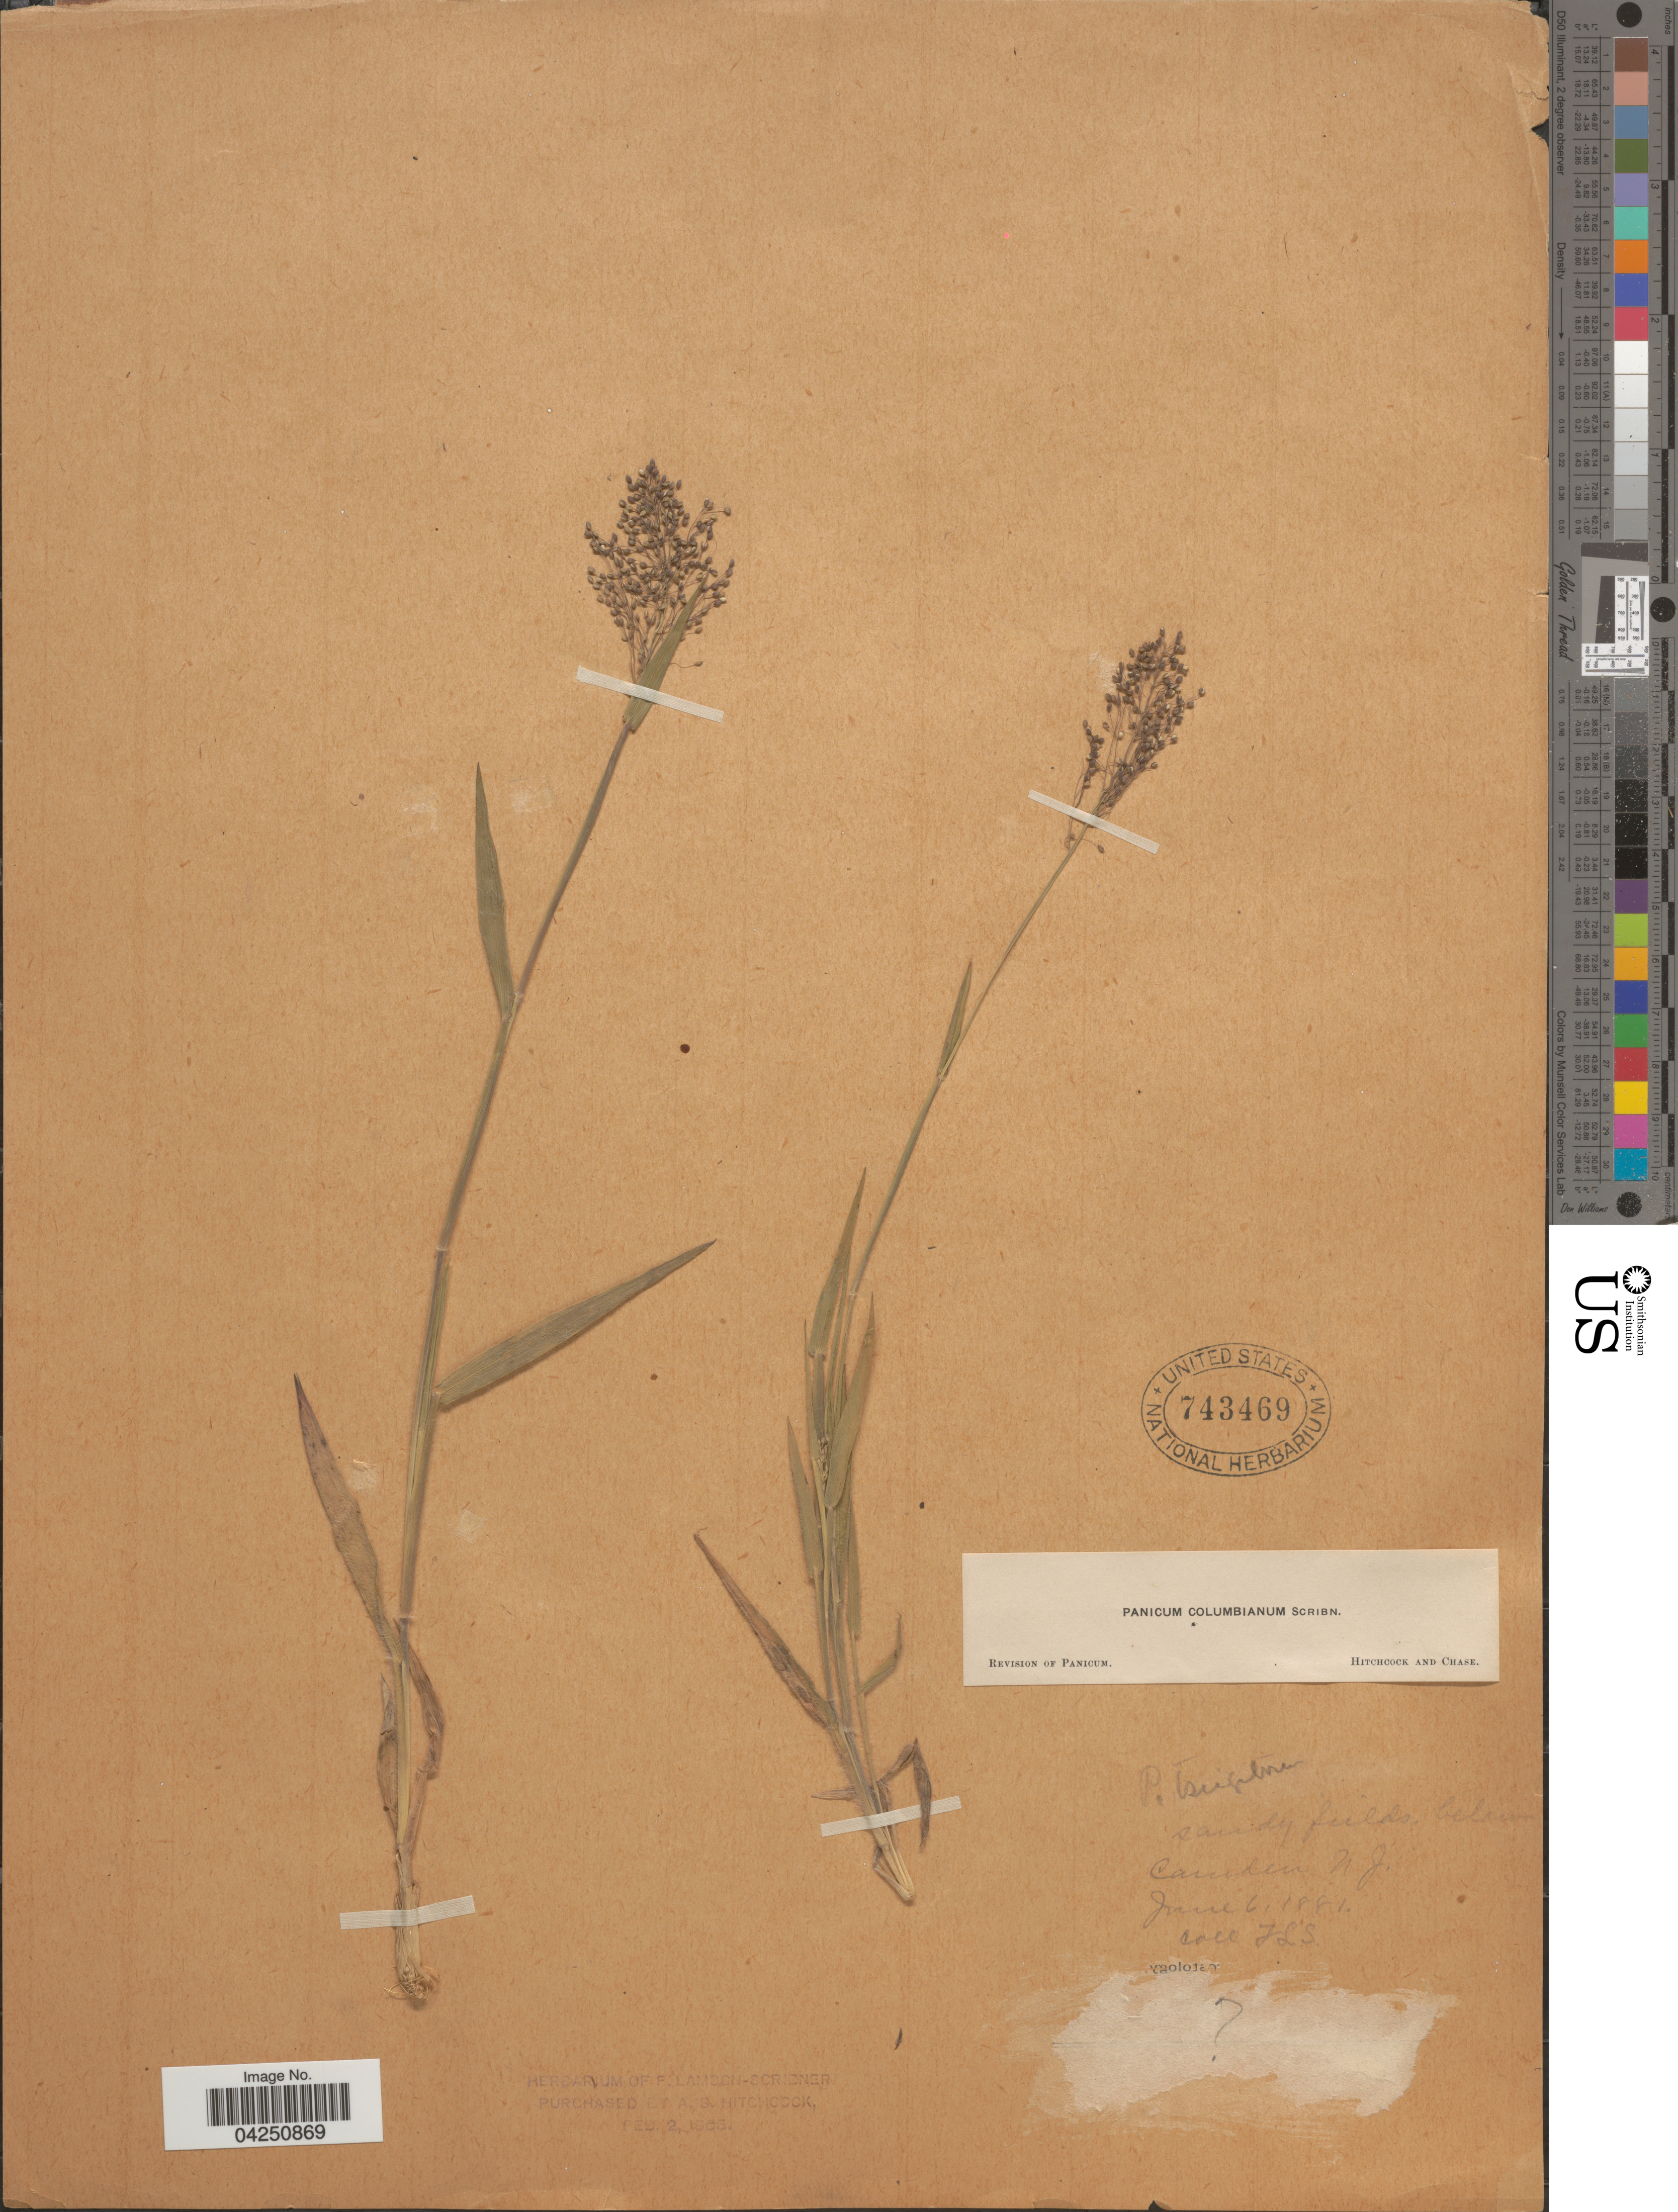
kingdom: Plantae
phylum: Tracheophyta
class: Liliopsida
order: Poales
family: Poaceae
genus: Dichanthelium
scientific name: Dichanthelium acuminatum var. acuminatum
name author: (Sw.) Gould & C.A. Clark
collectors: J. L. S.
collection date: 1881-06-06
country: United States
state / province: New Jersey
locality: Camden.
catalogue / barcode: US 743469